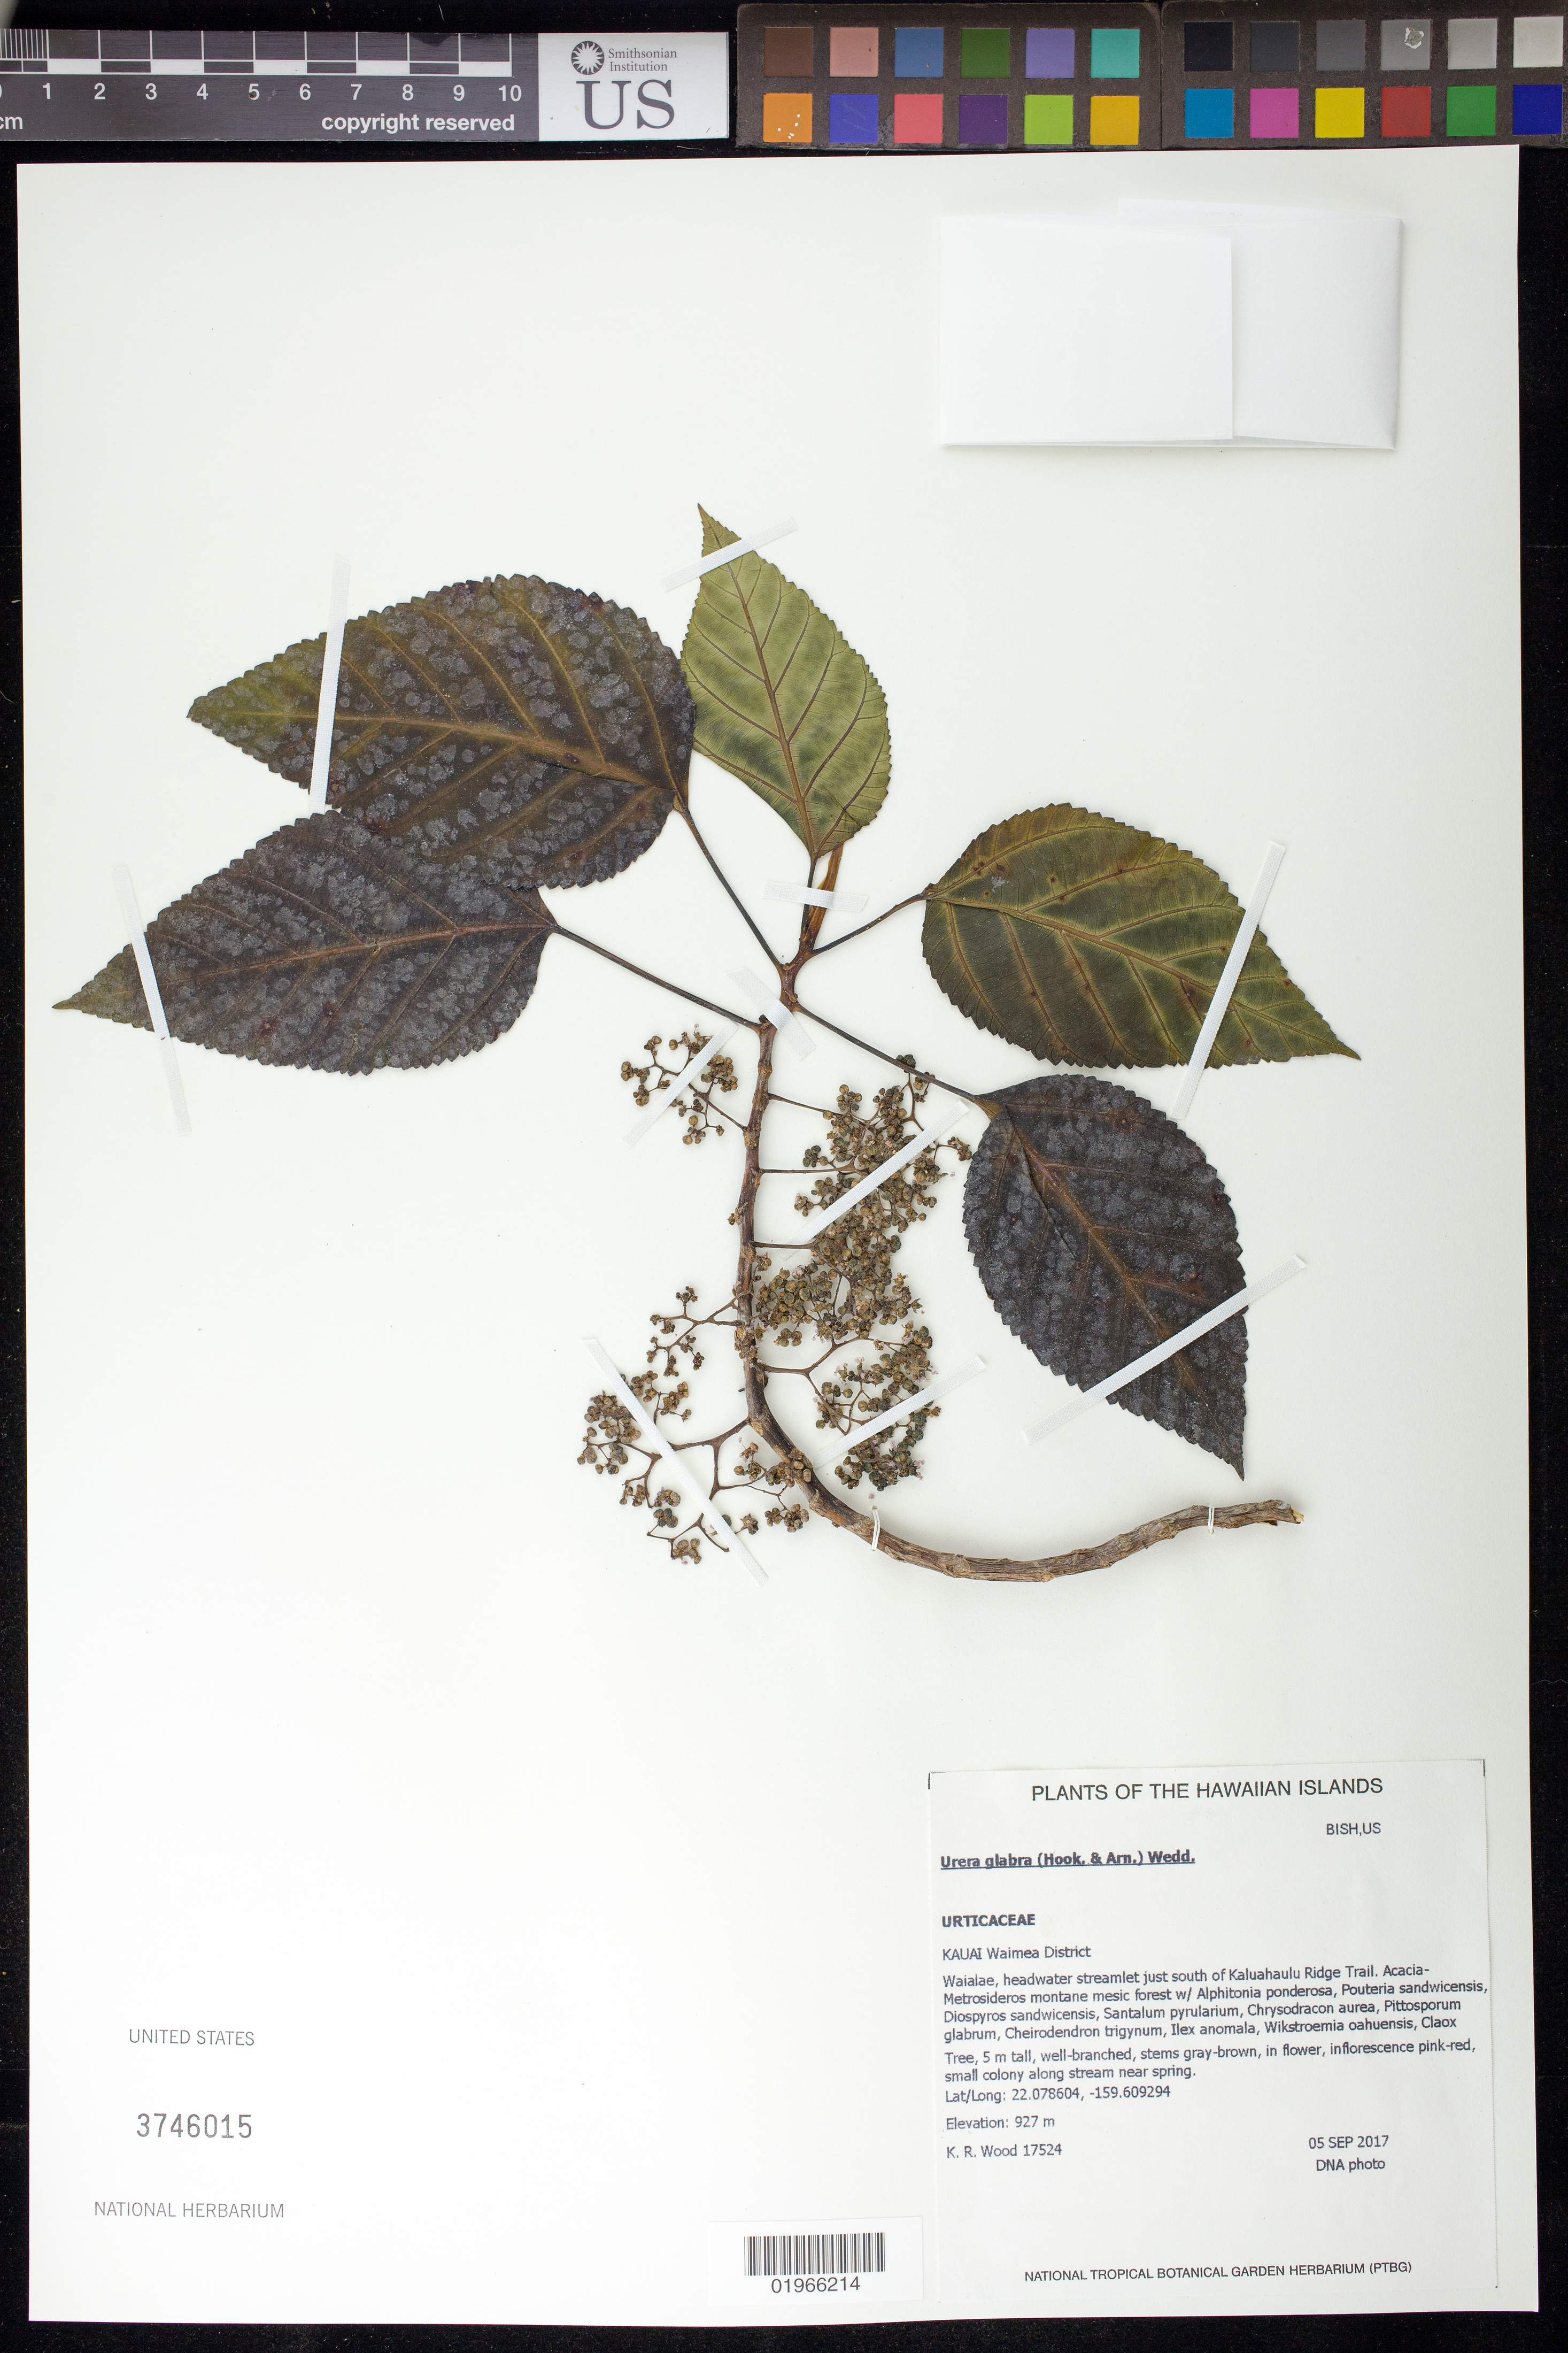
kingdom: Plantae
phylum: Tracheophyta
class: Magnoliopsida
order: Rosales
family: Urticaceae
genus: Touchardia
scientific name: Touchardia oahuensis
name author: T. Wells & A. K. Monro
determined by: Wagner, W. L., (BOT), Smithsonian Institution - National Museum of Natural History (UNITED STATES)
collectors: K. R. Wood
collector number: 17524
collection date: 2017-09-05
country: United States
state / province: Hawaii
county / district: Kauai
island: Kaua'i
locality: Waimea District, Waialae, headwater streamlet just south of Kaluahaulu Ridge trail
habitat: Montane mesic forest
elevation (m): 927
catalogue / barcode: US 3746015